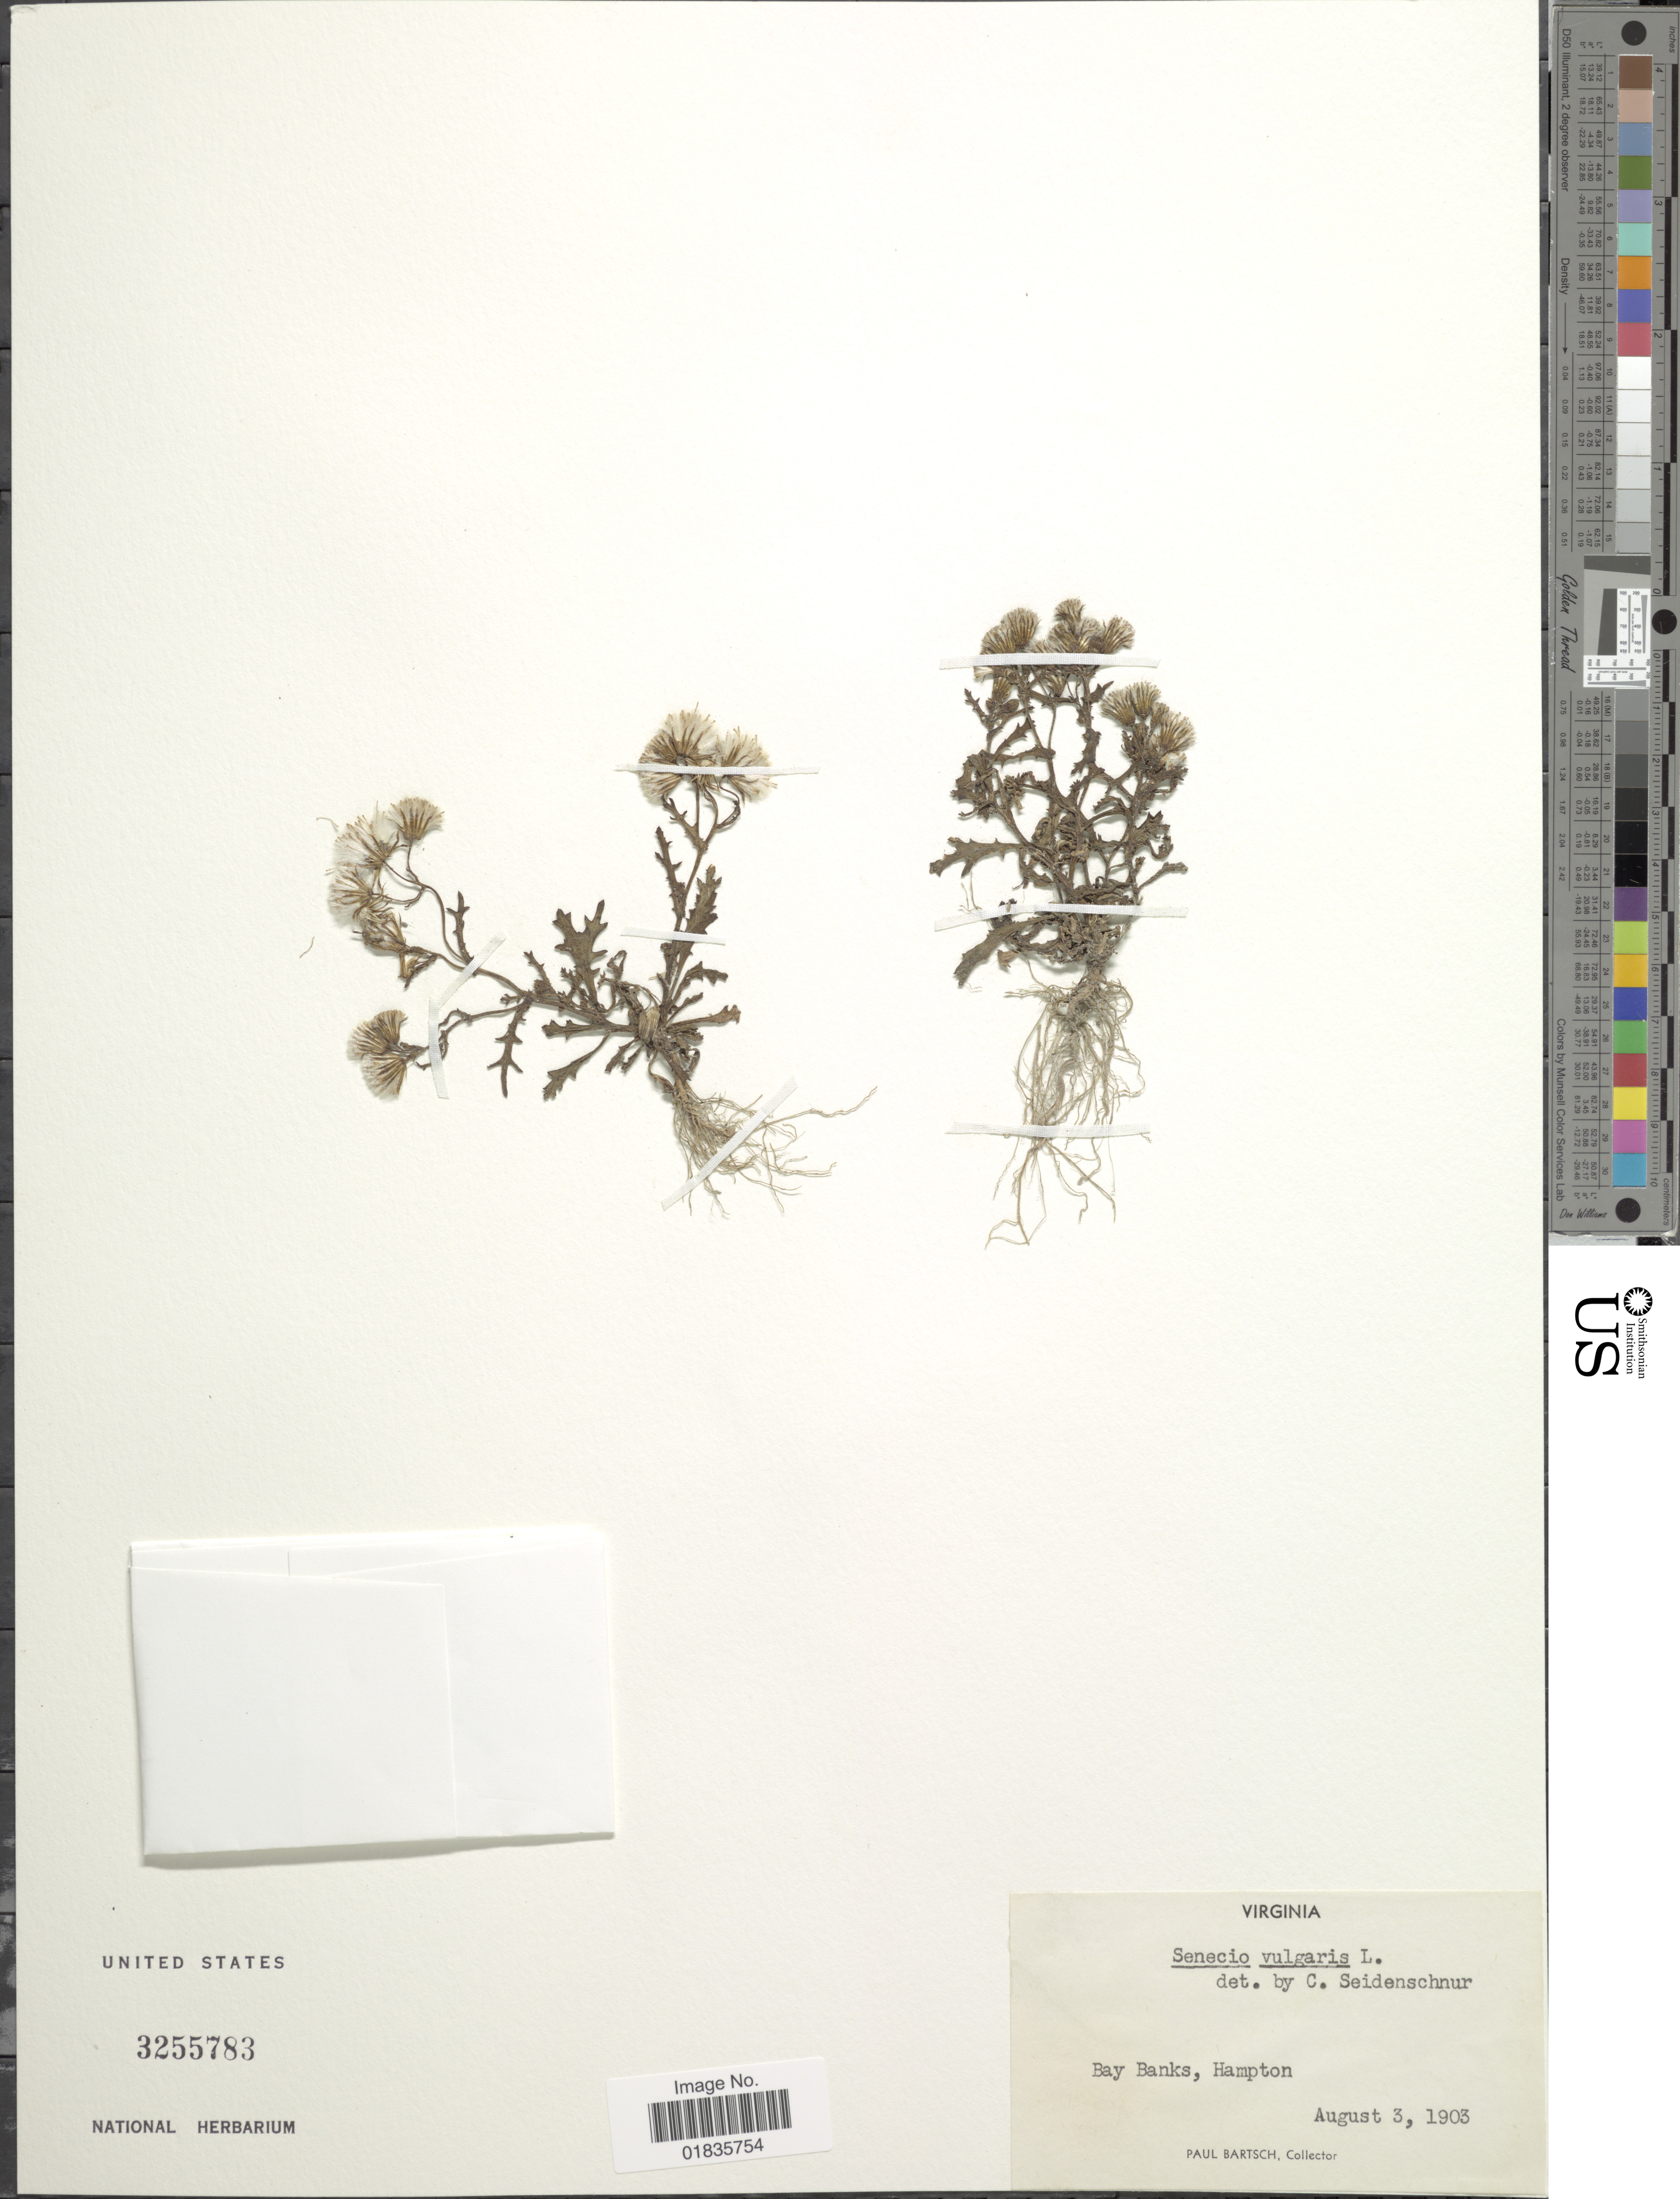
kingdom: Plantae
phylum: Tracheophyta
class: Magnoliopsida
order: Asterales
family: Asteraceae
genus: Senecio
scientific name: Senecio vulgaris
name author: L.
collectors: P. Bartsch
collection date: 1903-08-03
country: United States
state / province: Virginia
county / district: City of Hampton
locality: Bay banks, Hampton.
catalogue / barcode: US 3255783